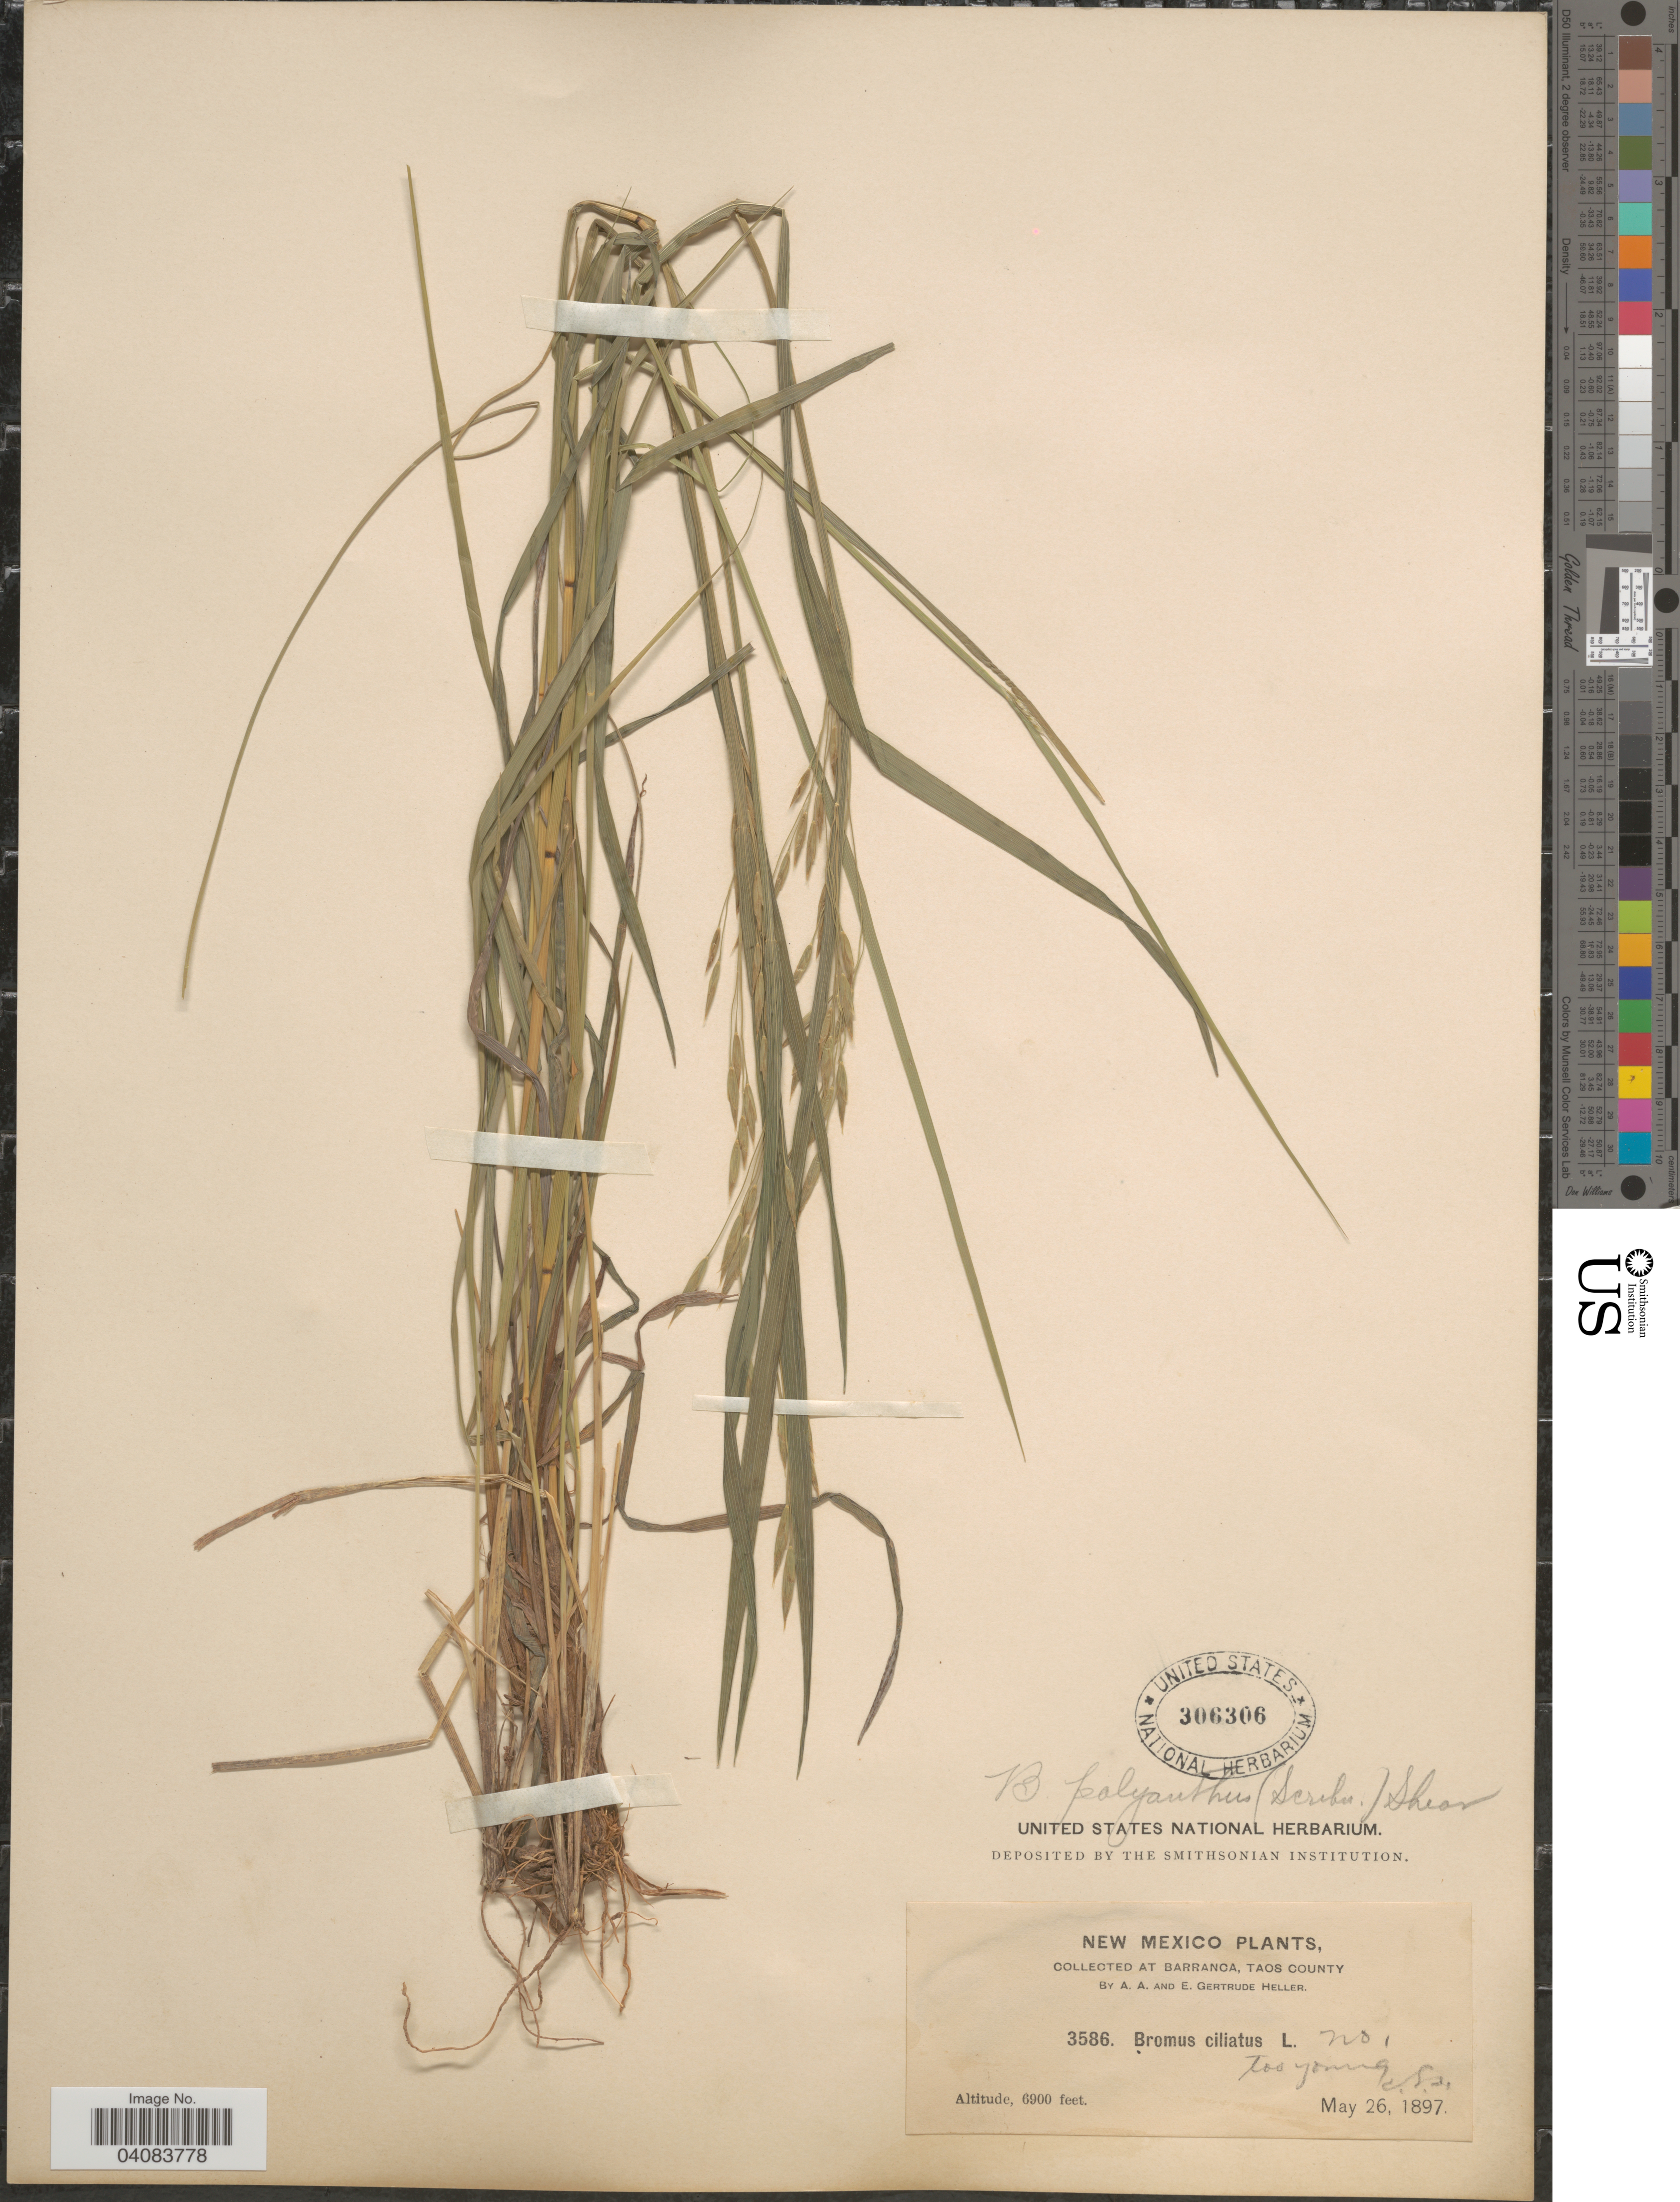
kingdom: Plantae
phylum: Tracheophyta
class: Liliopsida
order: Poales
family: Poaceae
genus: Bromus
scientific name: Bromus polyanthus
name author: Scribn. ex Shear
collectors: A. A. Heller & E. G. Heller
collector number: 3586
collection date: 1897-05-26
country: United States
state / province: New Mexico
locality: At Barranca, Taos County.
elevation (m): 2103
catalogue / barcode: US 306306